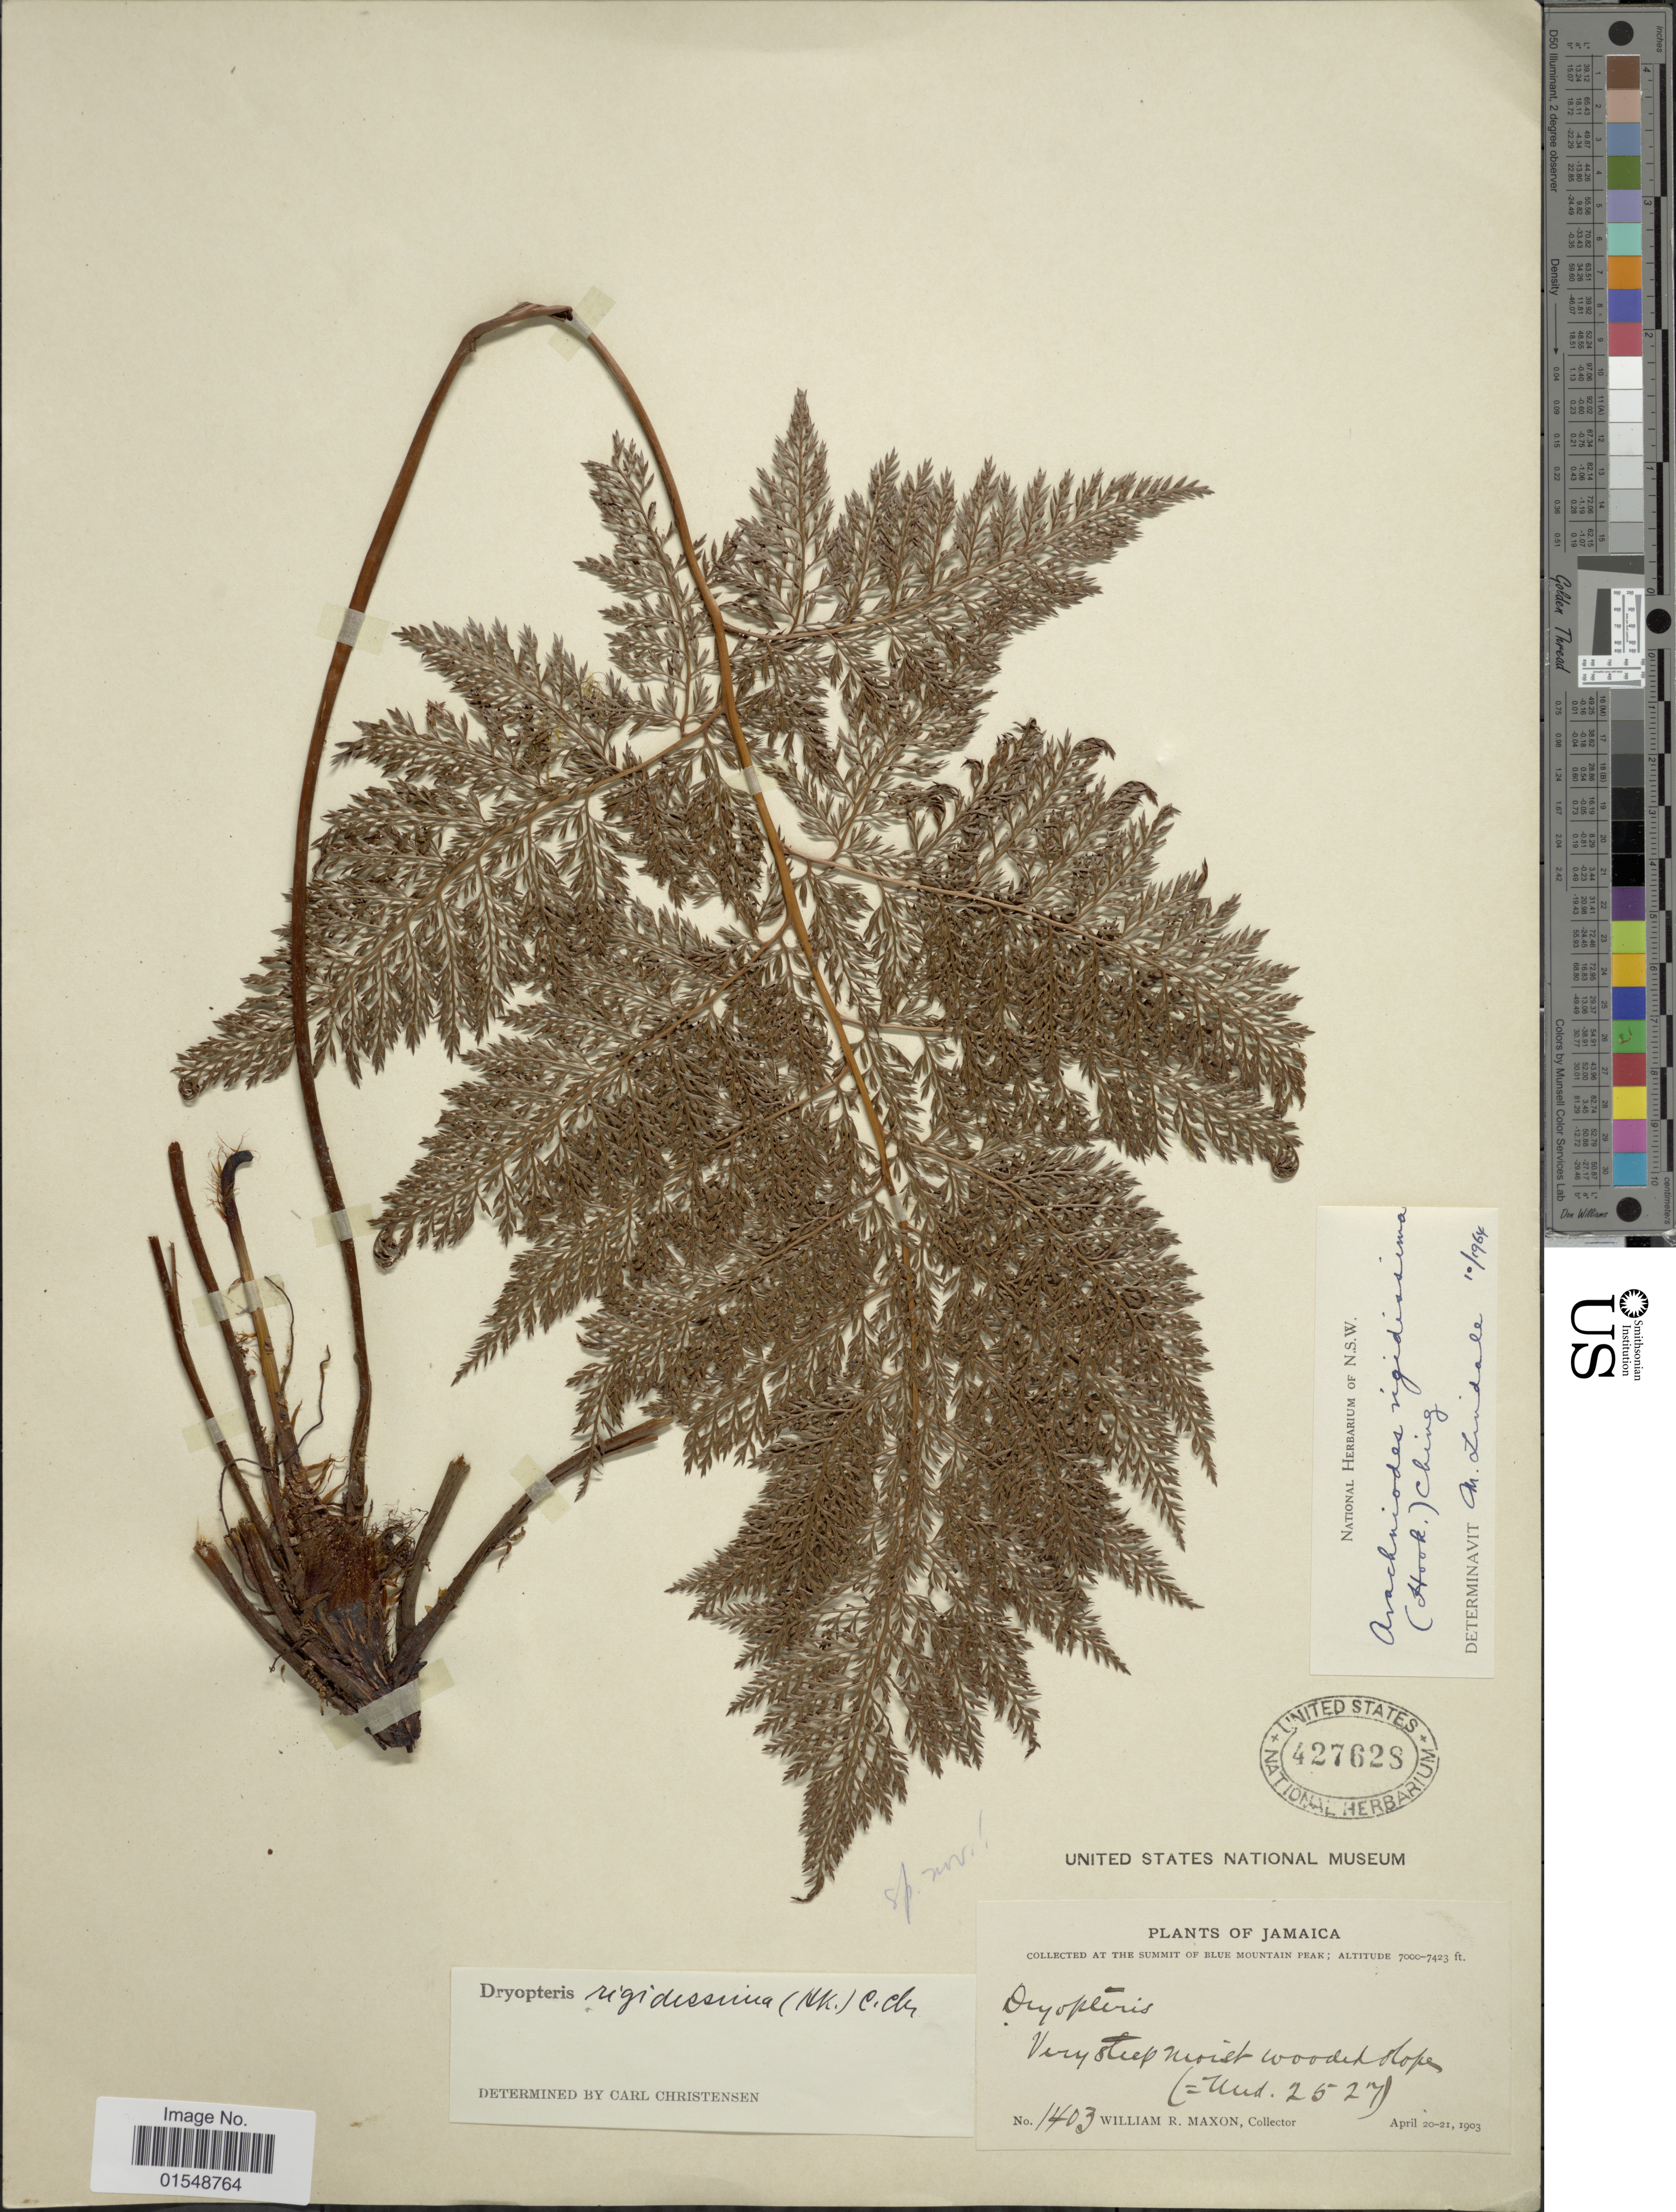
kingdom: Plantae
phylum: Tracheophyta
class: Polypodiopsida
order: Polypodiales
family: Dryopteridaceae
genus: Arachniodes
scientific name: Arachniodes rigidissima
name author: (Hook.) Proctor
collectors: W. R. Maxon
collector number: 1403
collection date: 1903-04-20/1903-04-21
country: Jamaica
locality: Summit of Blue Mountain Peak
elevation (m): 2134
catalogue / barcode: US 4274628